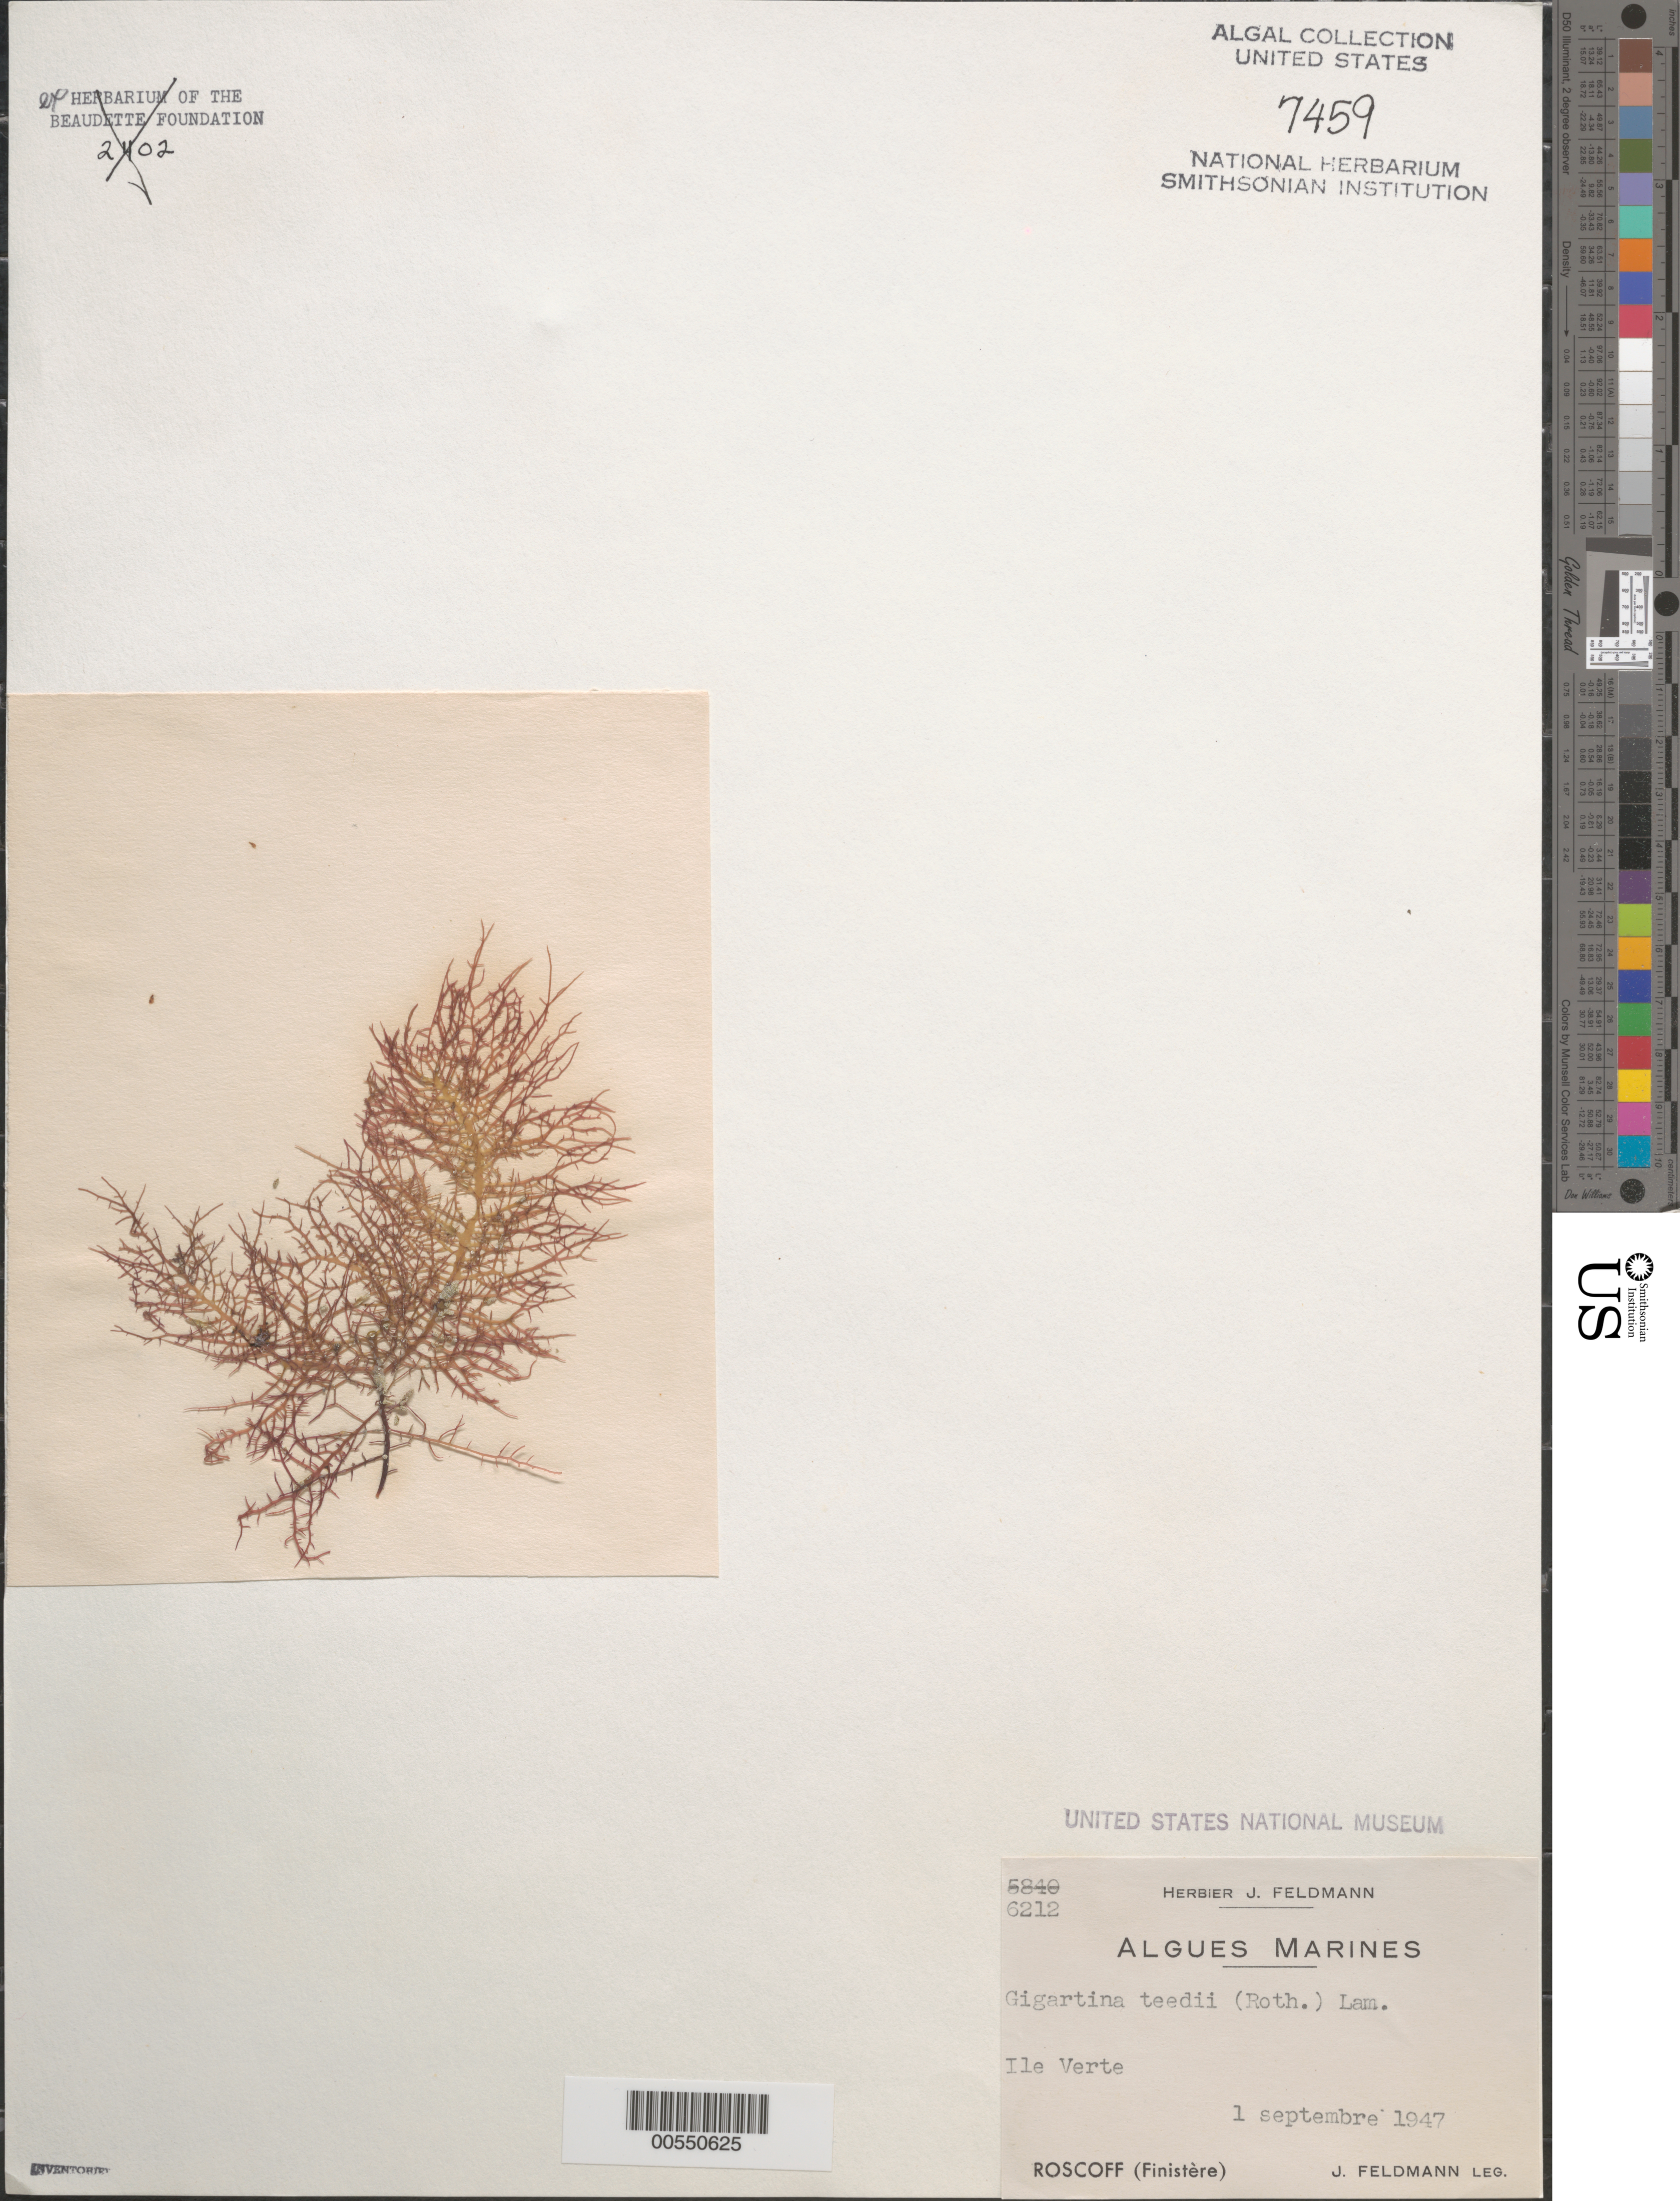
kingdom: Plantae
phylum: Rhodophyta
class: Florideophyceae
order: Gigartinales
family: Gigartinaceae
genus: Chondracanthus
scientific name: Chondracanthus teedei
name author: (Mert. in Roth) Kütz.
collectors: J. Feldmann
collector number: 6212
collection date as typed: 01 Sep 1947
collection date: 1947-09-01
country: France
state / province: Bretagne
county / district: Finistère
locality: Ile verte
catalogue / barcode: US 7459